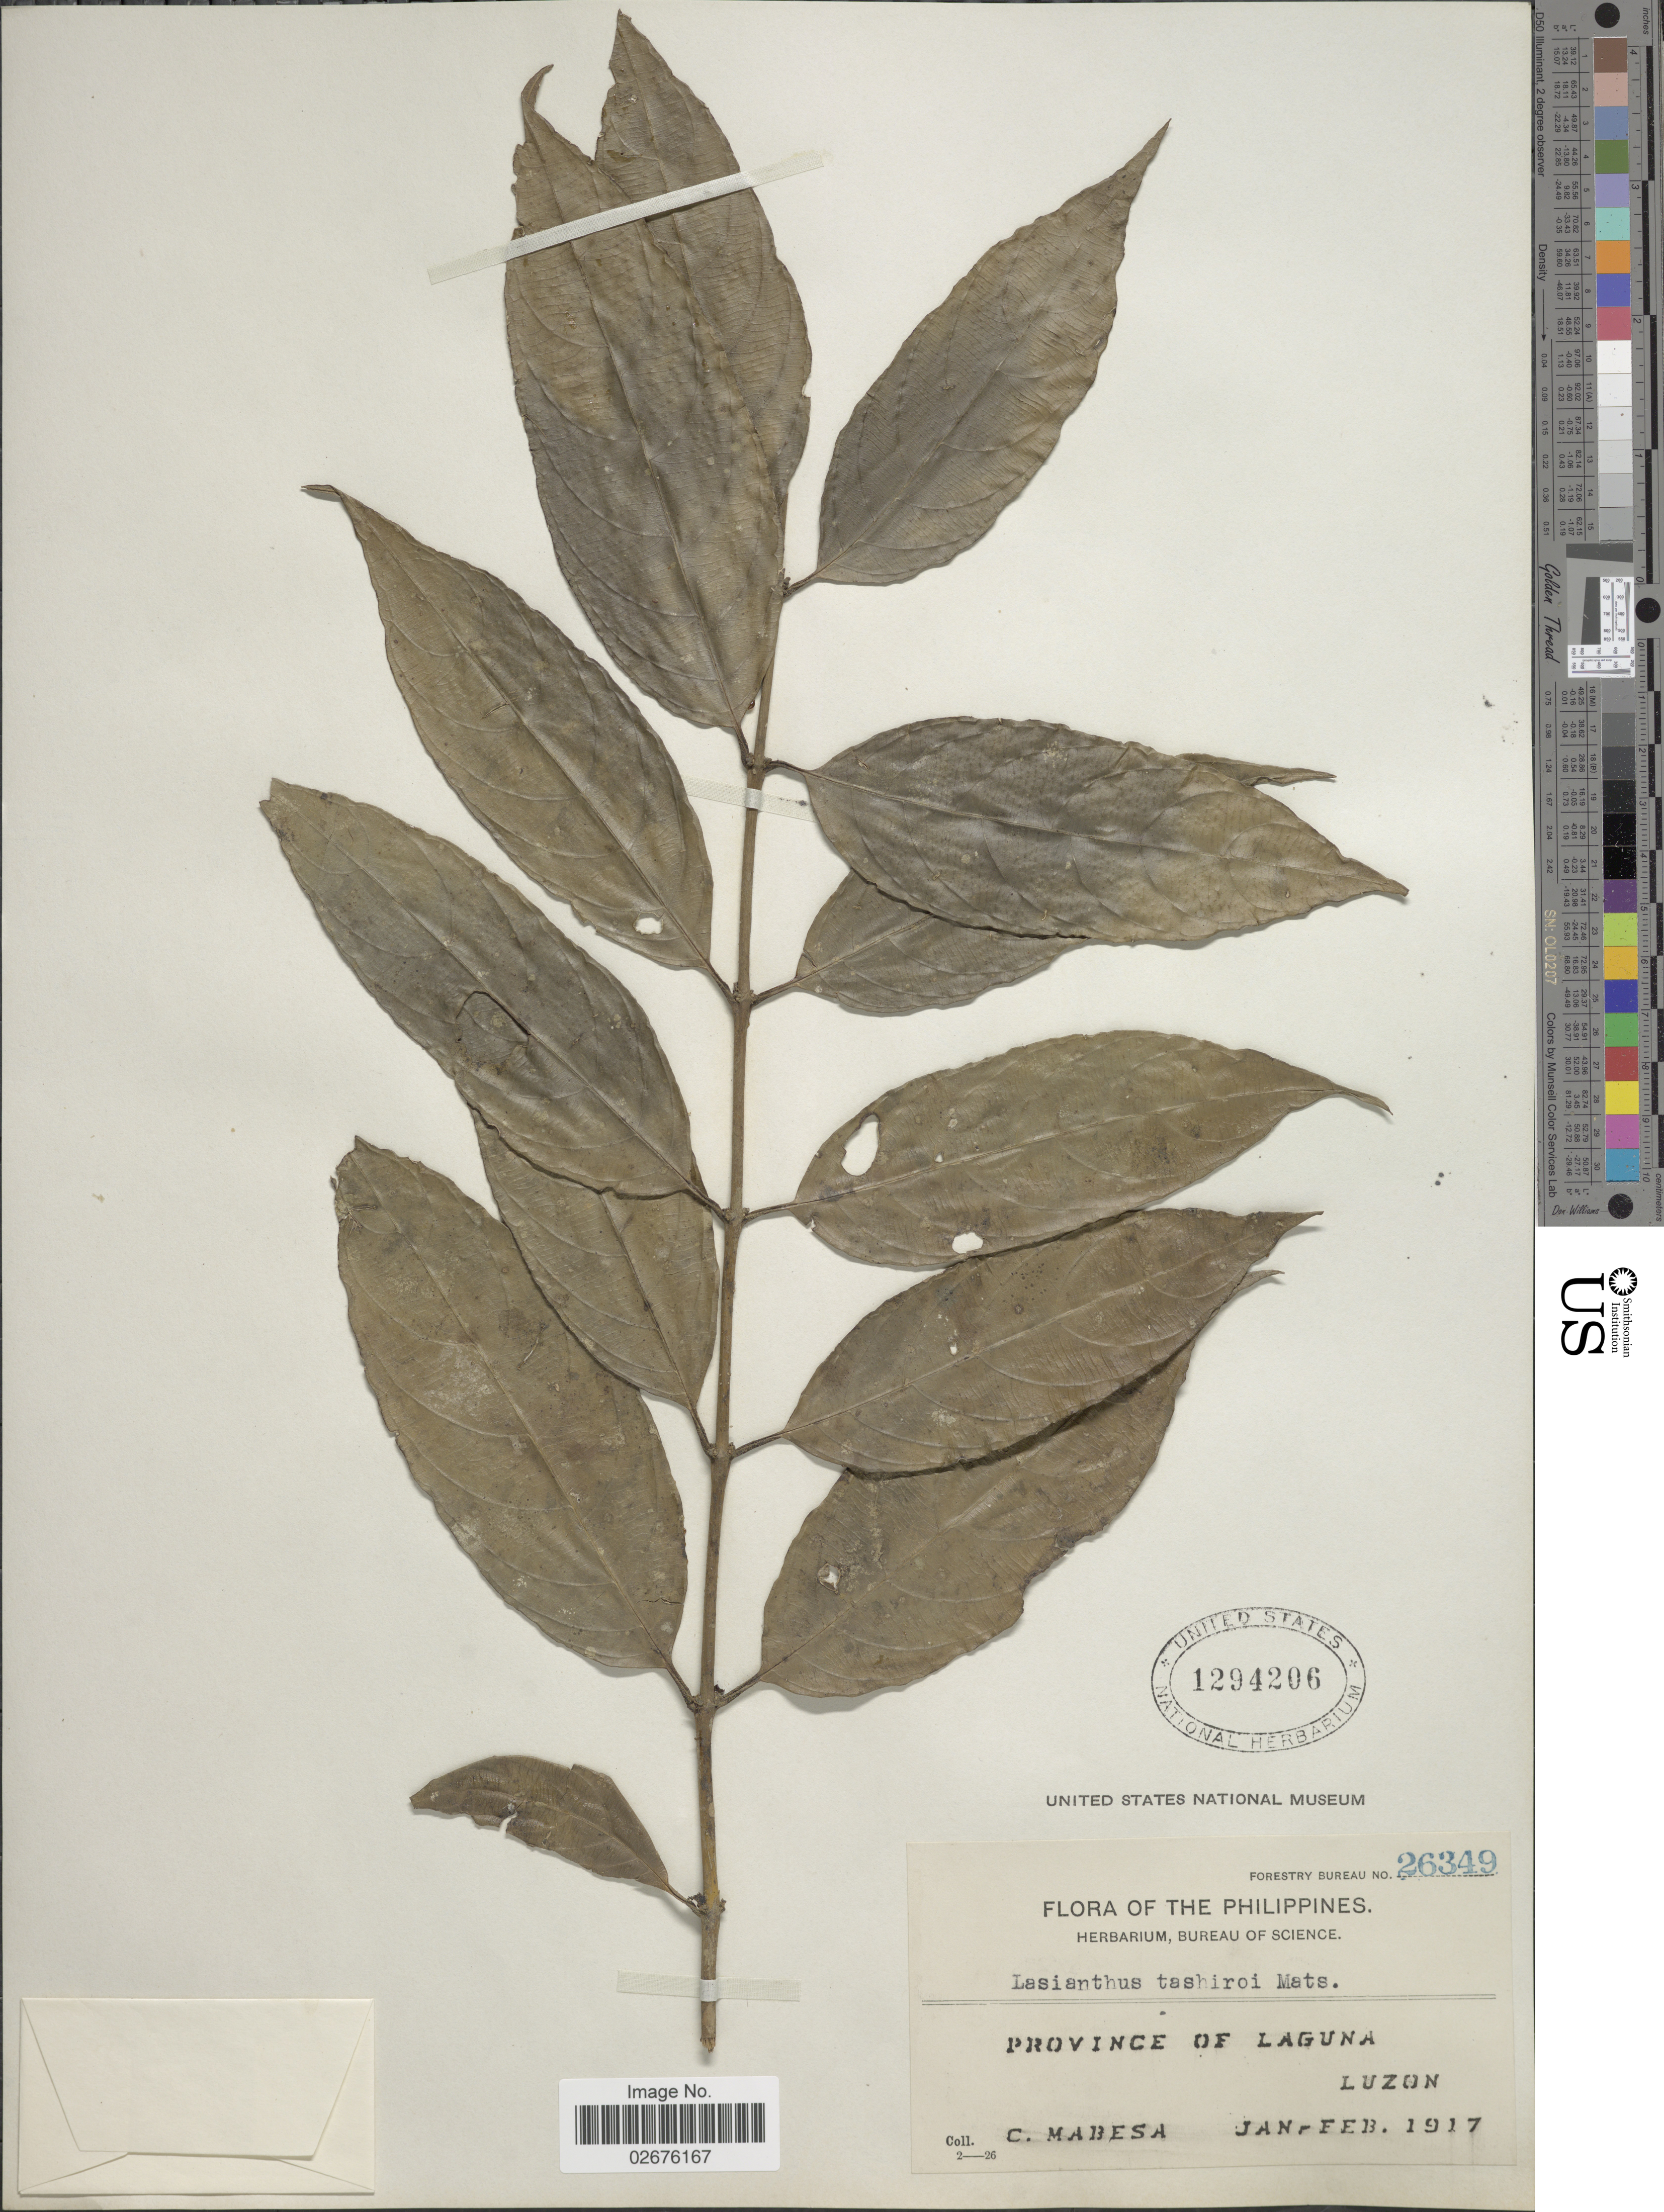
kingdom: Plantae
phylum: Tracheophyta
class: Magnoliopsida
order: Gentianales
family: Rubiaceae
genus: Lasianthus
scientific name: Lasianthus fordii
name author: Hance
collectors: C. Mabesa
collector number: Forestry Bureau 26349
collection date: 1917-01/1917-02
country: Philippines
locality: Province of Laguna, Luzon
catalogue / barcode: US 1294206